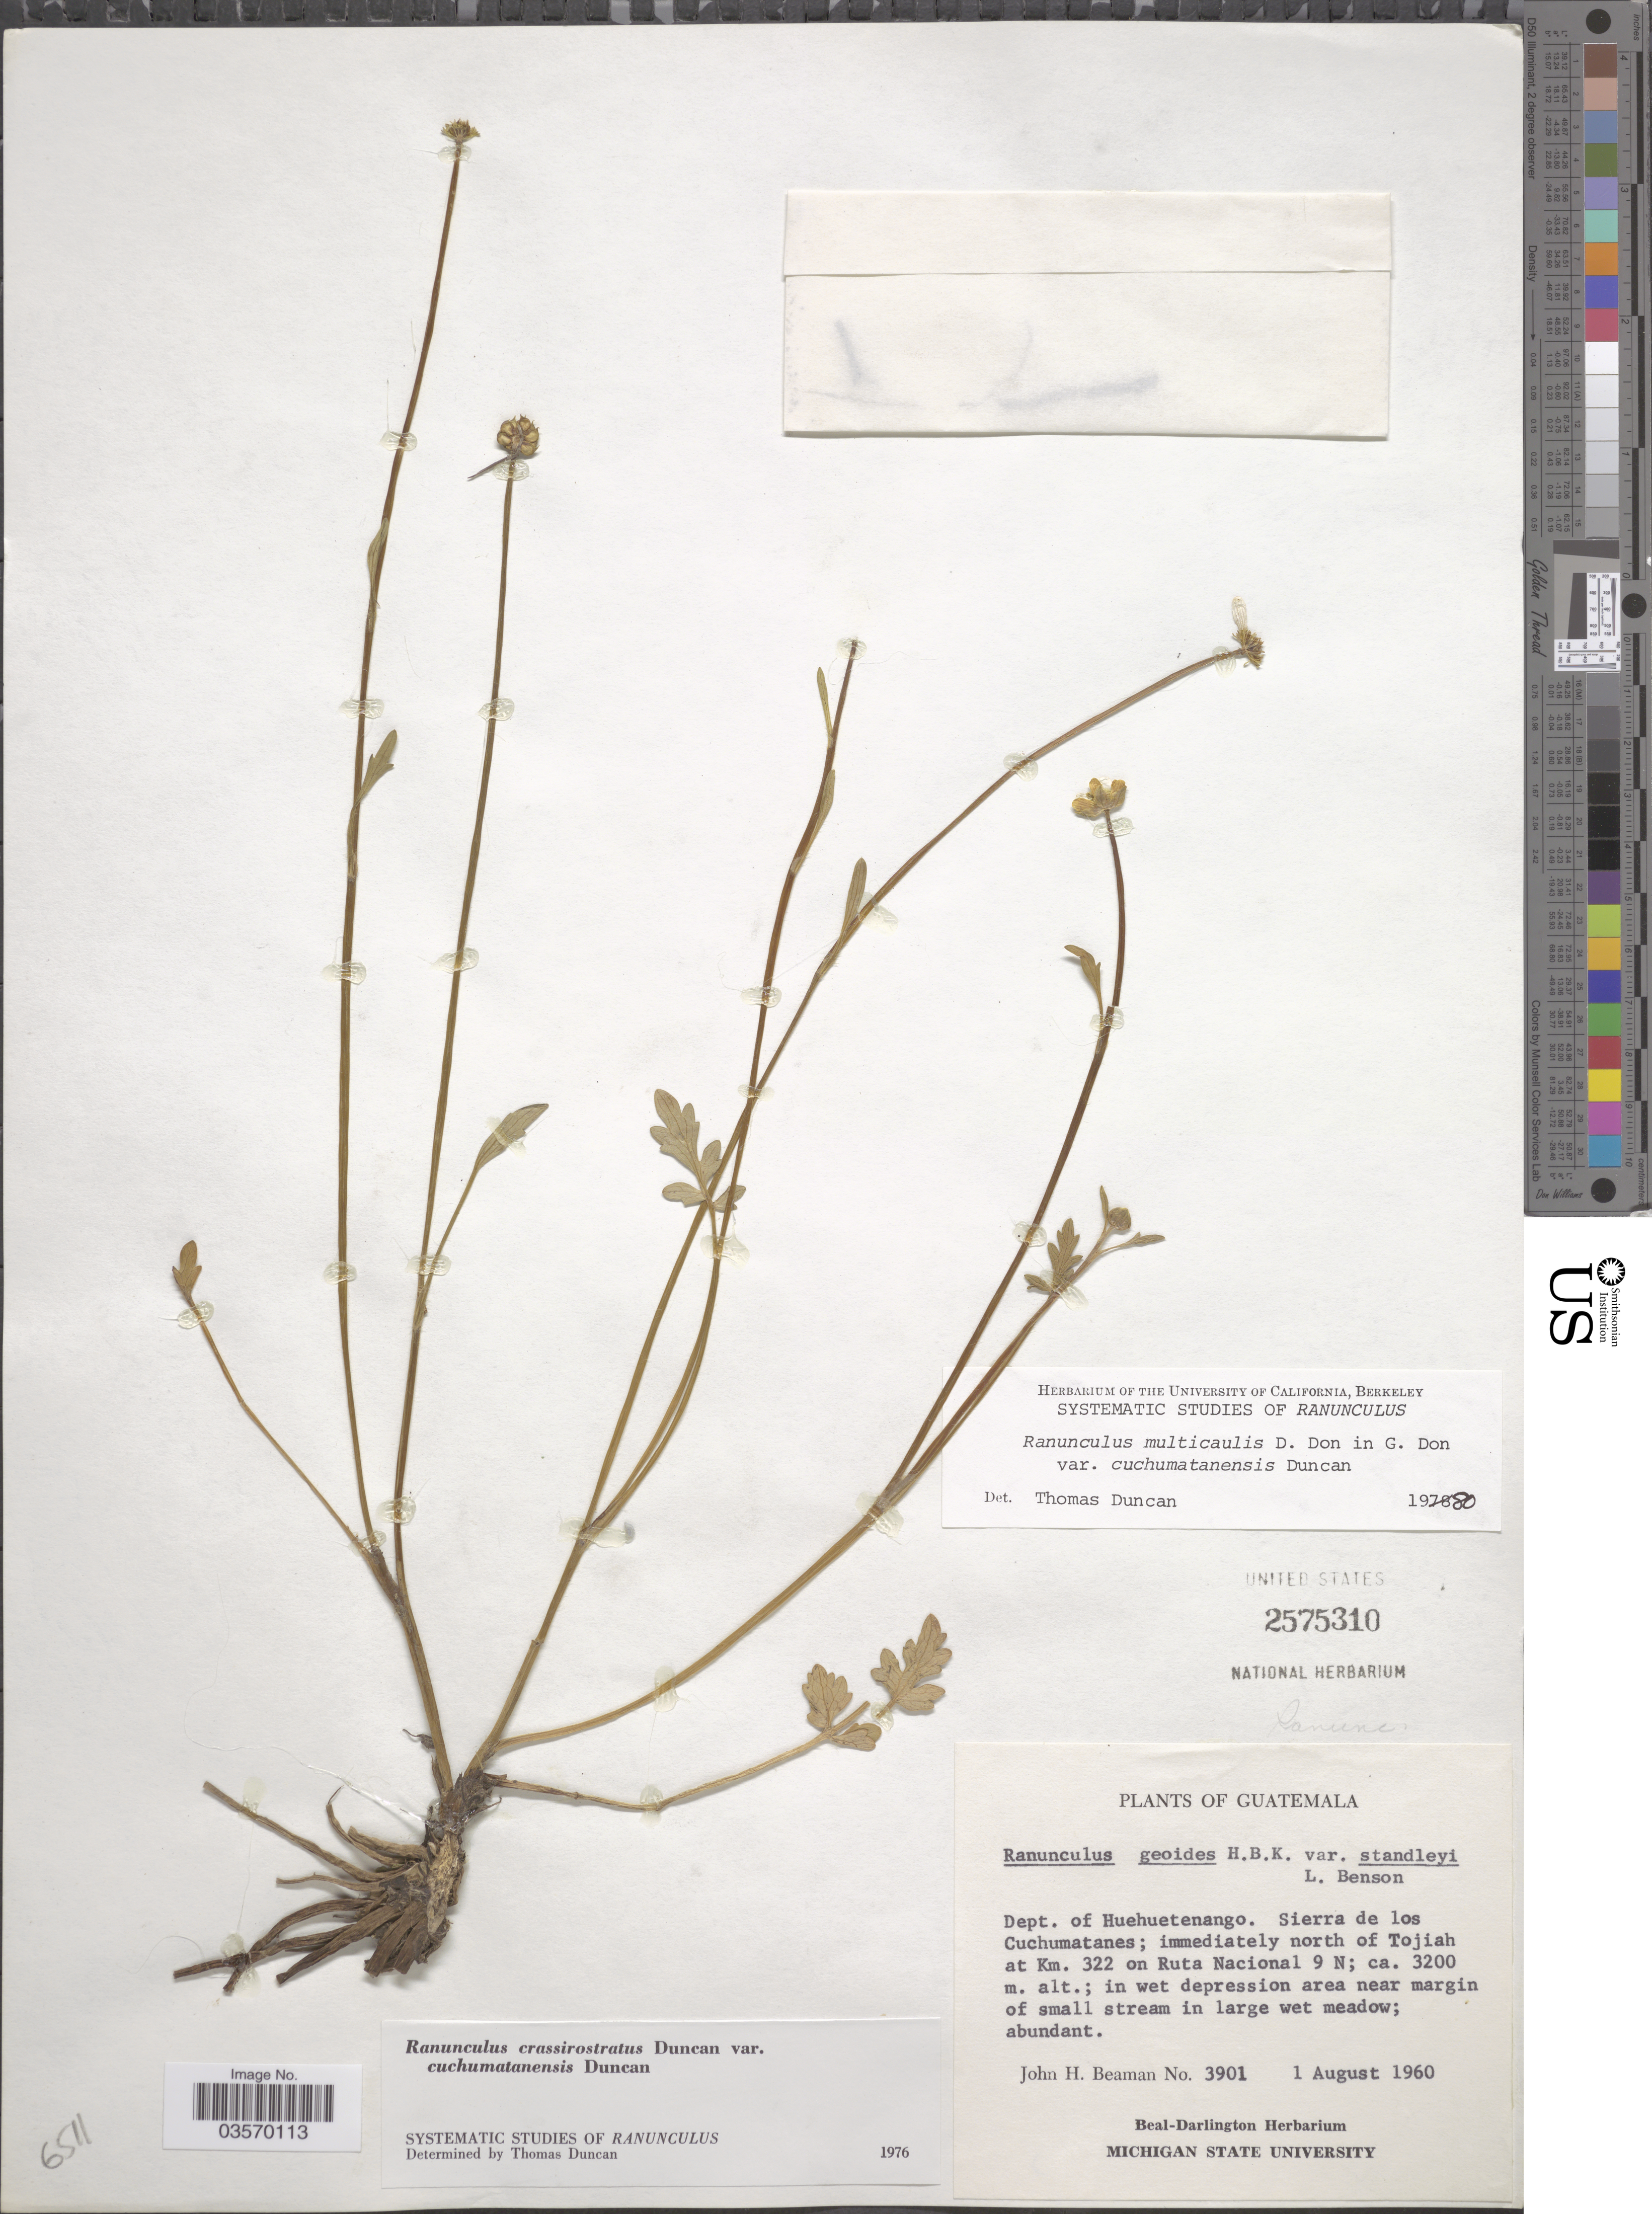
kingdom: Plantae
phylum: Tracheophyta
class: Magnoliopsida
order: Ranunculales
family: Ranunculaceae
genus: Ranunculus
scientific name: Ranunculus multicaulis var. cuchumatanensis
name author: T. Duncan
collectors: J. H. Beaman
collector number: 3901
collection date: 1960-08-01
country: Guatemala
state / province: Huehuetenango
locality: Dept. of Huehuetenango. Sierra de los Cuchumatanes; immediately north of Tojiah at Km. 322 on Ruta Nacional 9 N.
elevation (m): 3200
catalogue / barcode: US 2575310